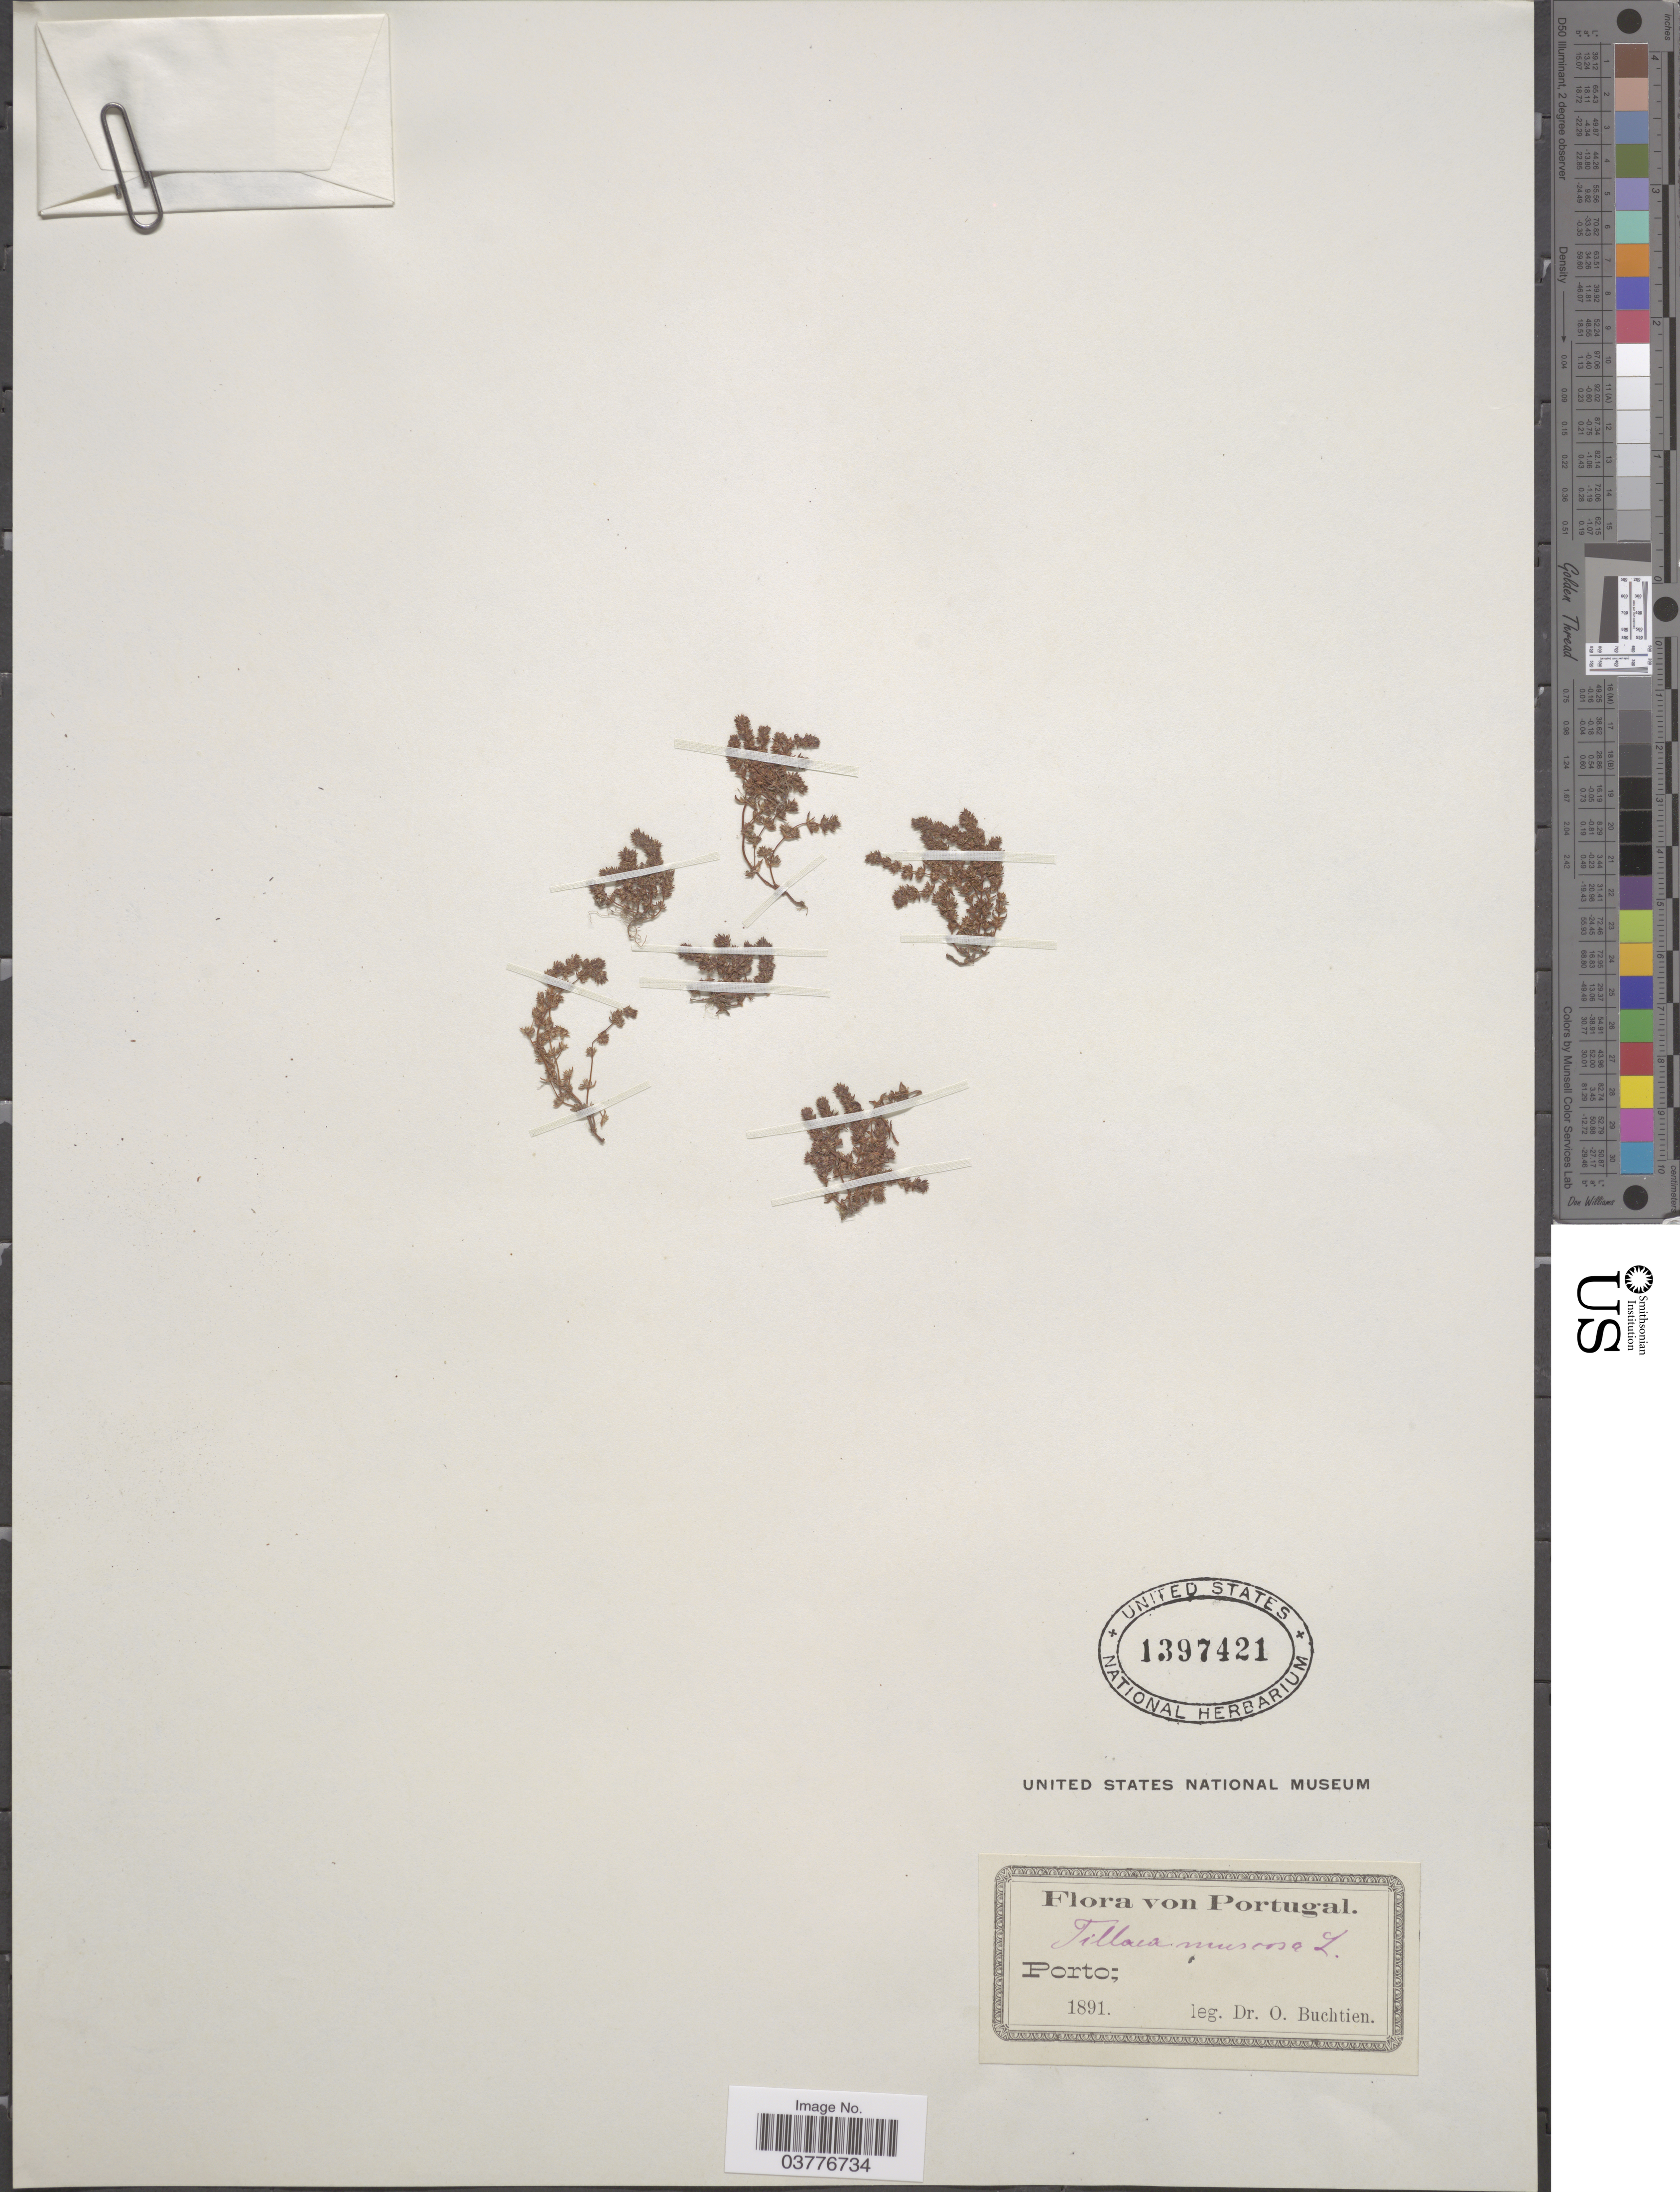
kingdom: Plantae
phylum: Tracheophyta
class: Magnoliopsida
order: Saxifragales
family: Crassulaceae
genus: Crassula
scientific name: Crassula tillaea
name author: Lest.-Garl.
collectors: O. Buchtien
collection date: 1891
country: Portugal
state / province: Porto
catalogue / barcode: US 1397421